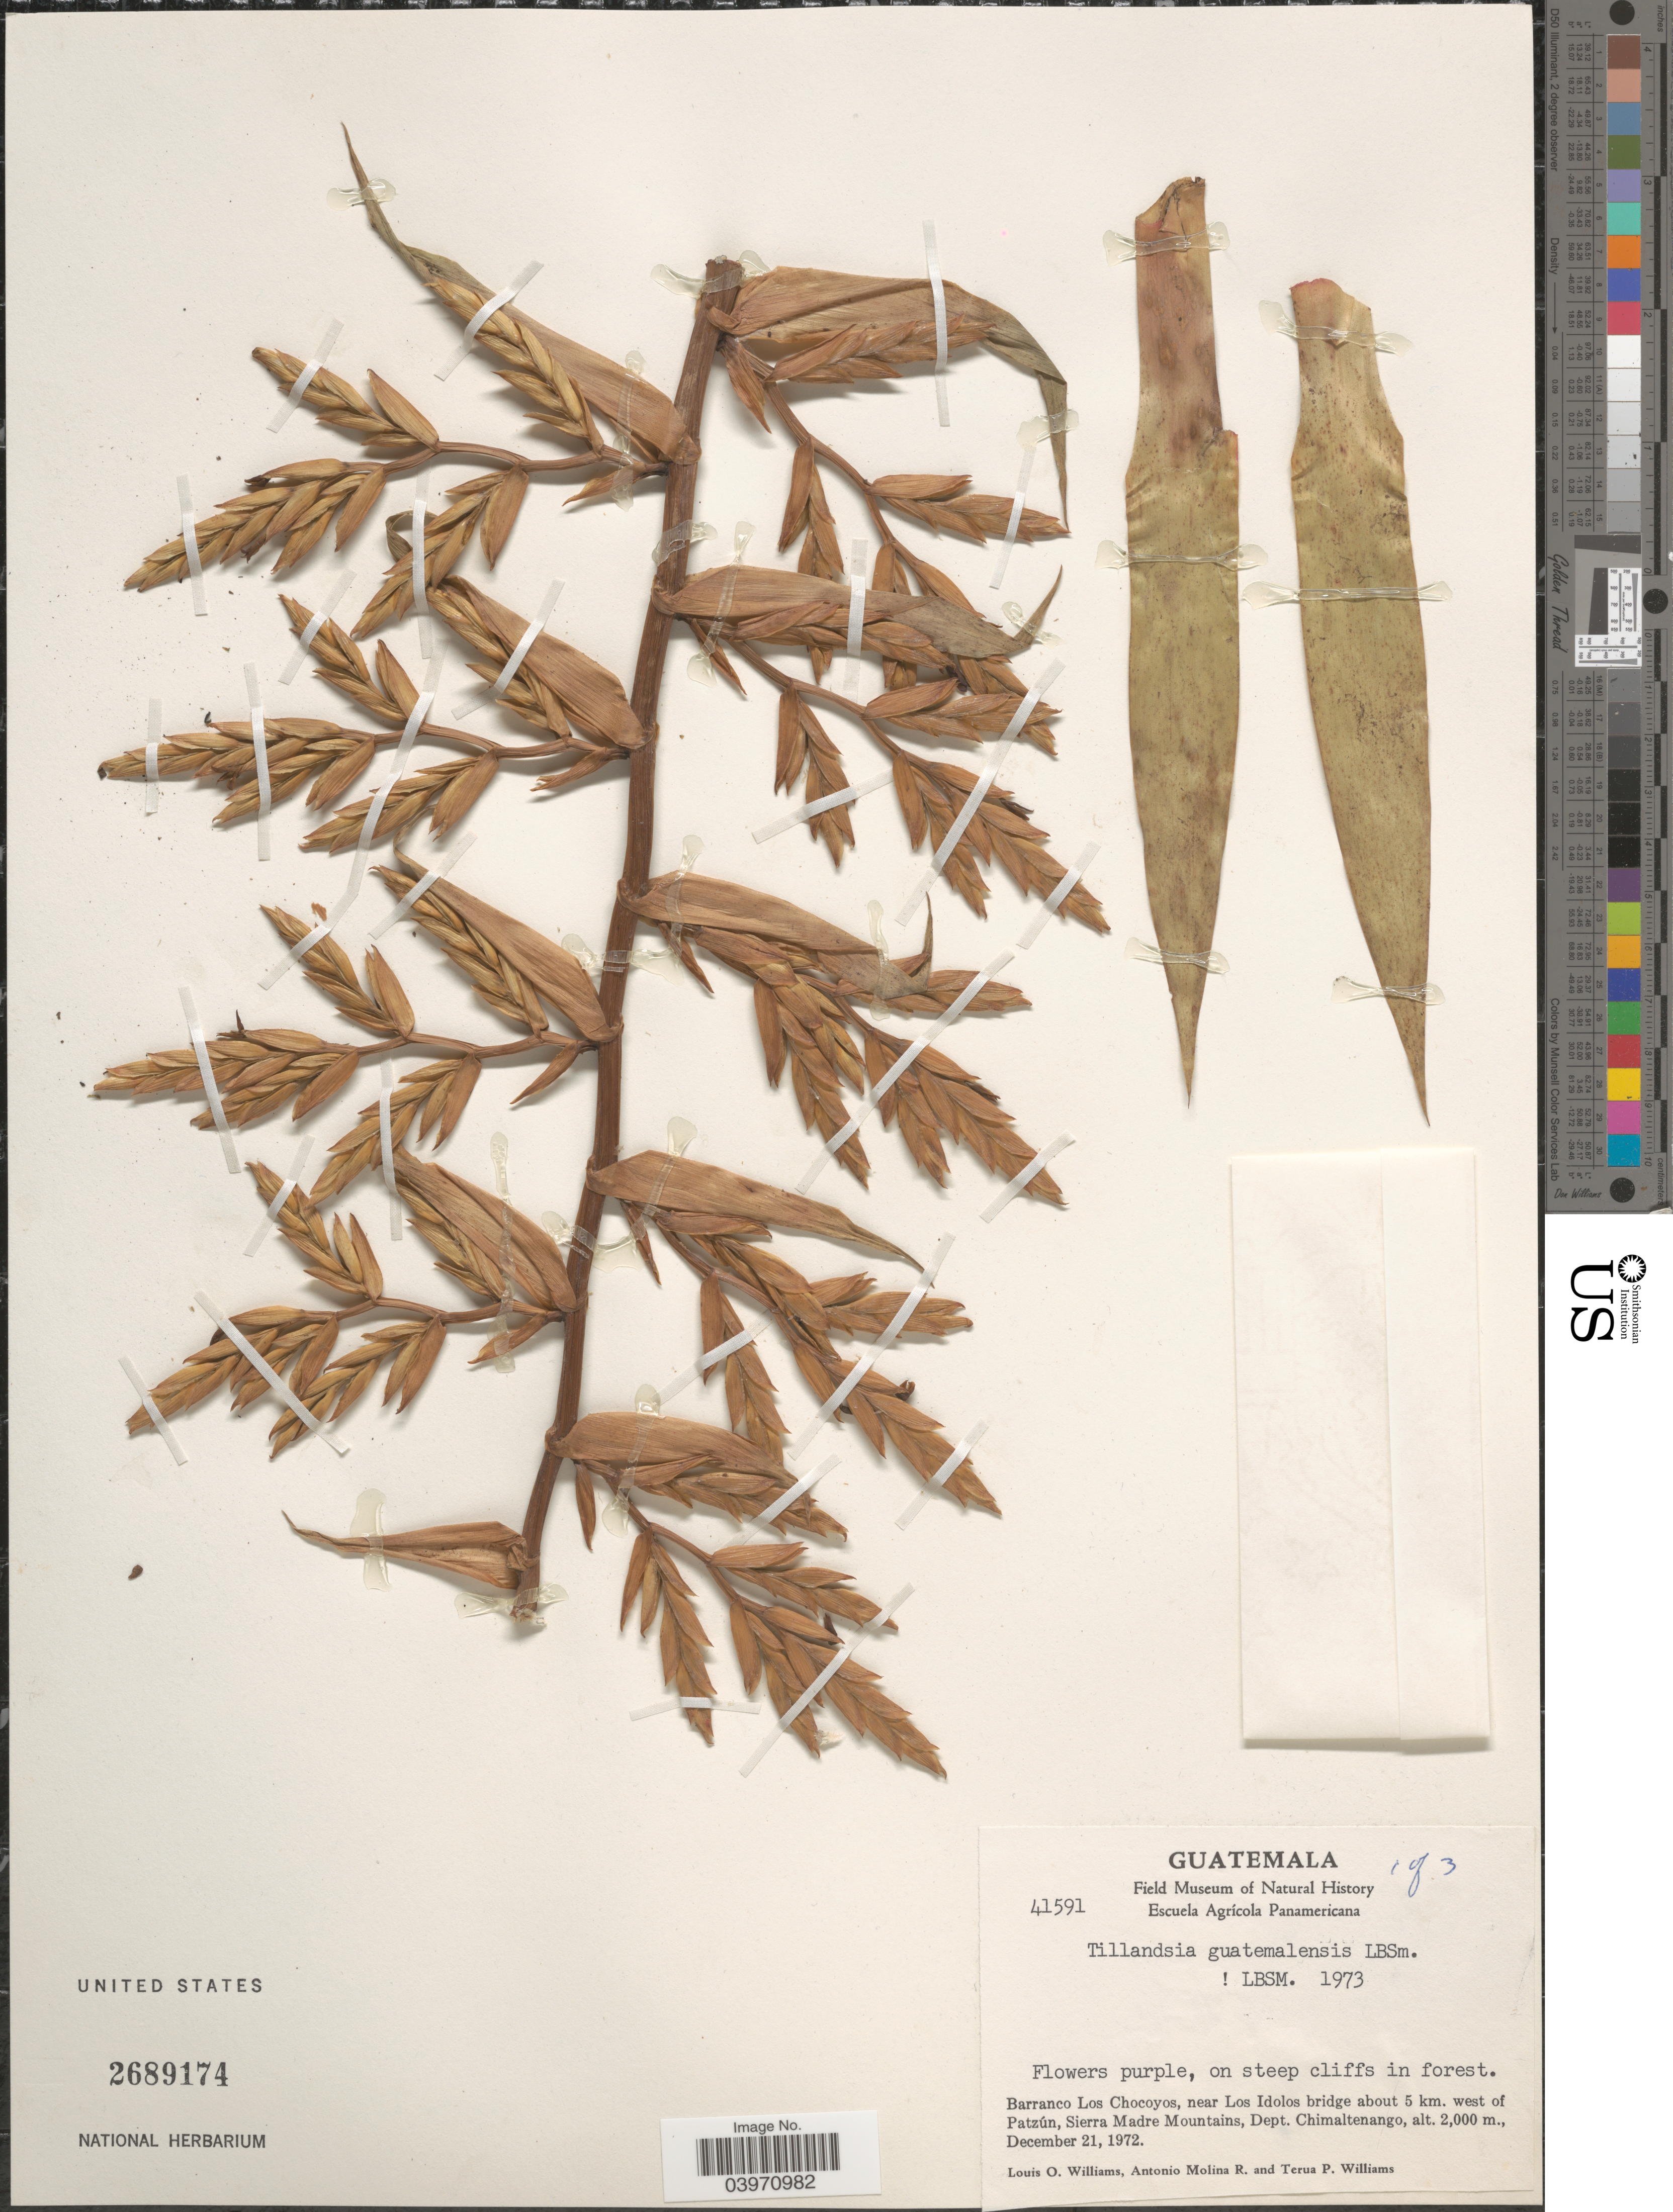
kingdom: Plantae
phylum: Tracheophyta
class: Liliopsida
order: Poales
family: Bromeliaceae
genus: Tillandsia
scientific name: Tillandsia guatemalensis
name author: L.B. Sm.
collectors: L. O. Williams, A. Molina R. & T. Williams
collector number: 41591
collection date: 1972-12-21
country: Guatemala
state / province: Chimaltenango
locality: Barranco Los Chocoyos, near Los Idolos bridge about 5 km. west of Patzún, Sierra Madre Mountains, Dept. Chimaltenango.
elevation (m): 2000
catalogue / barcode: US 2689174